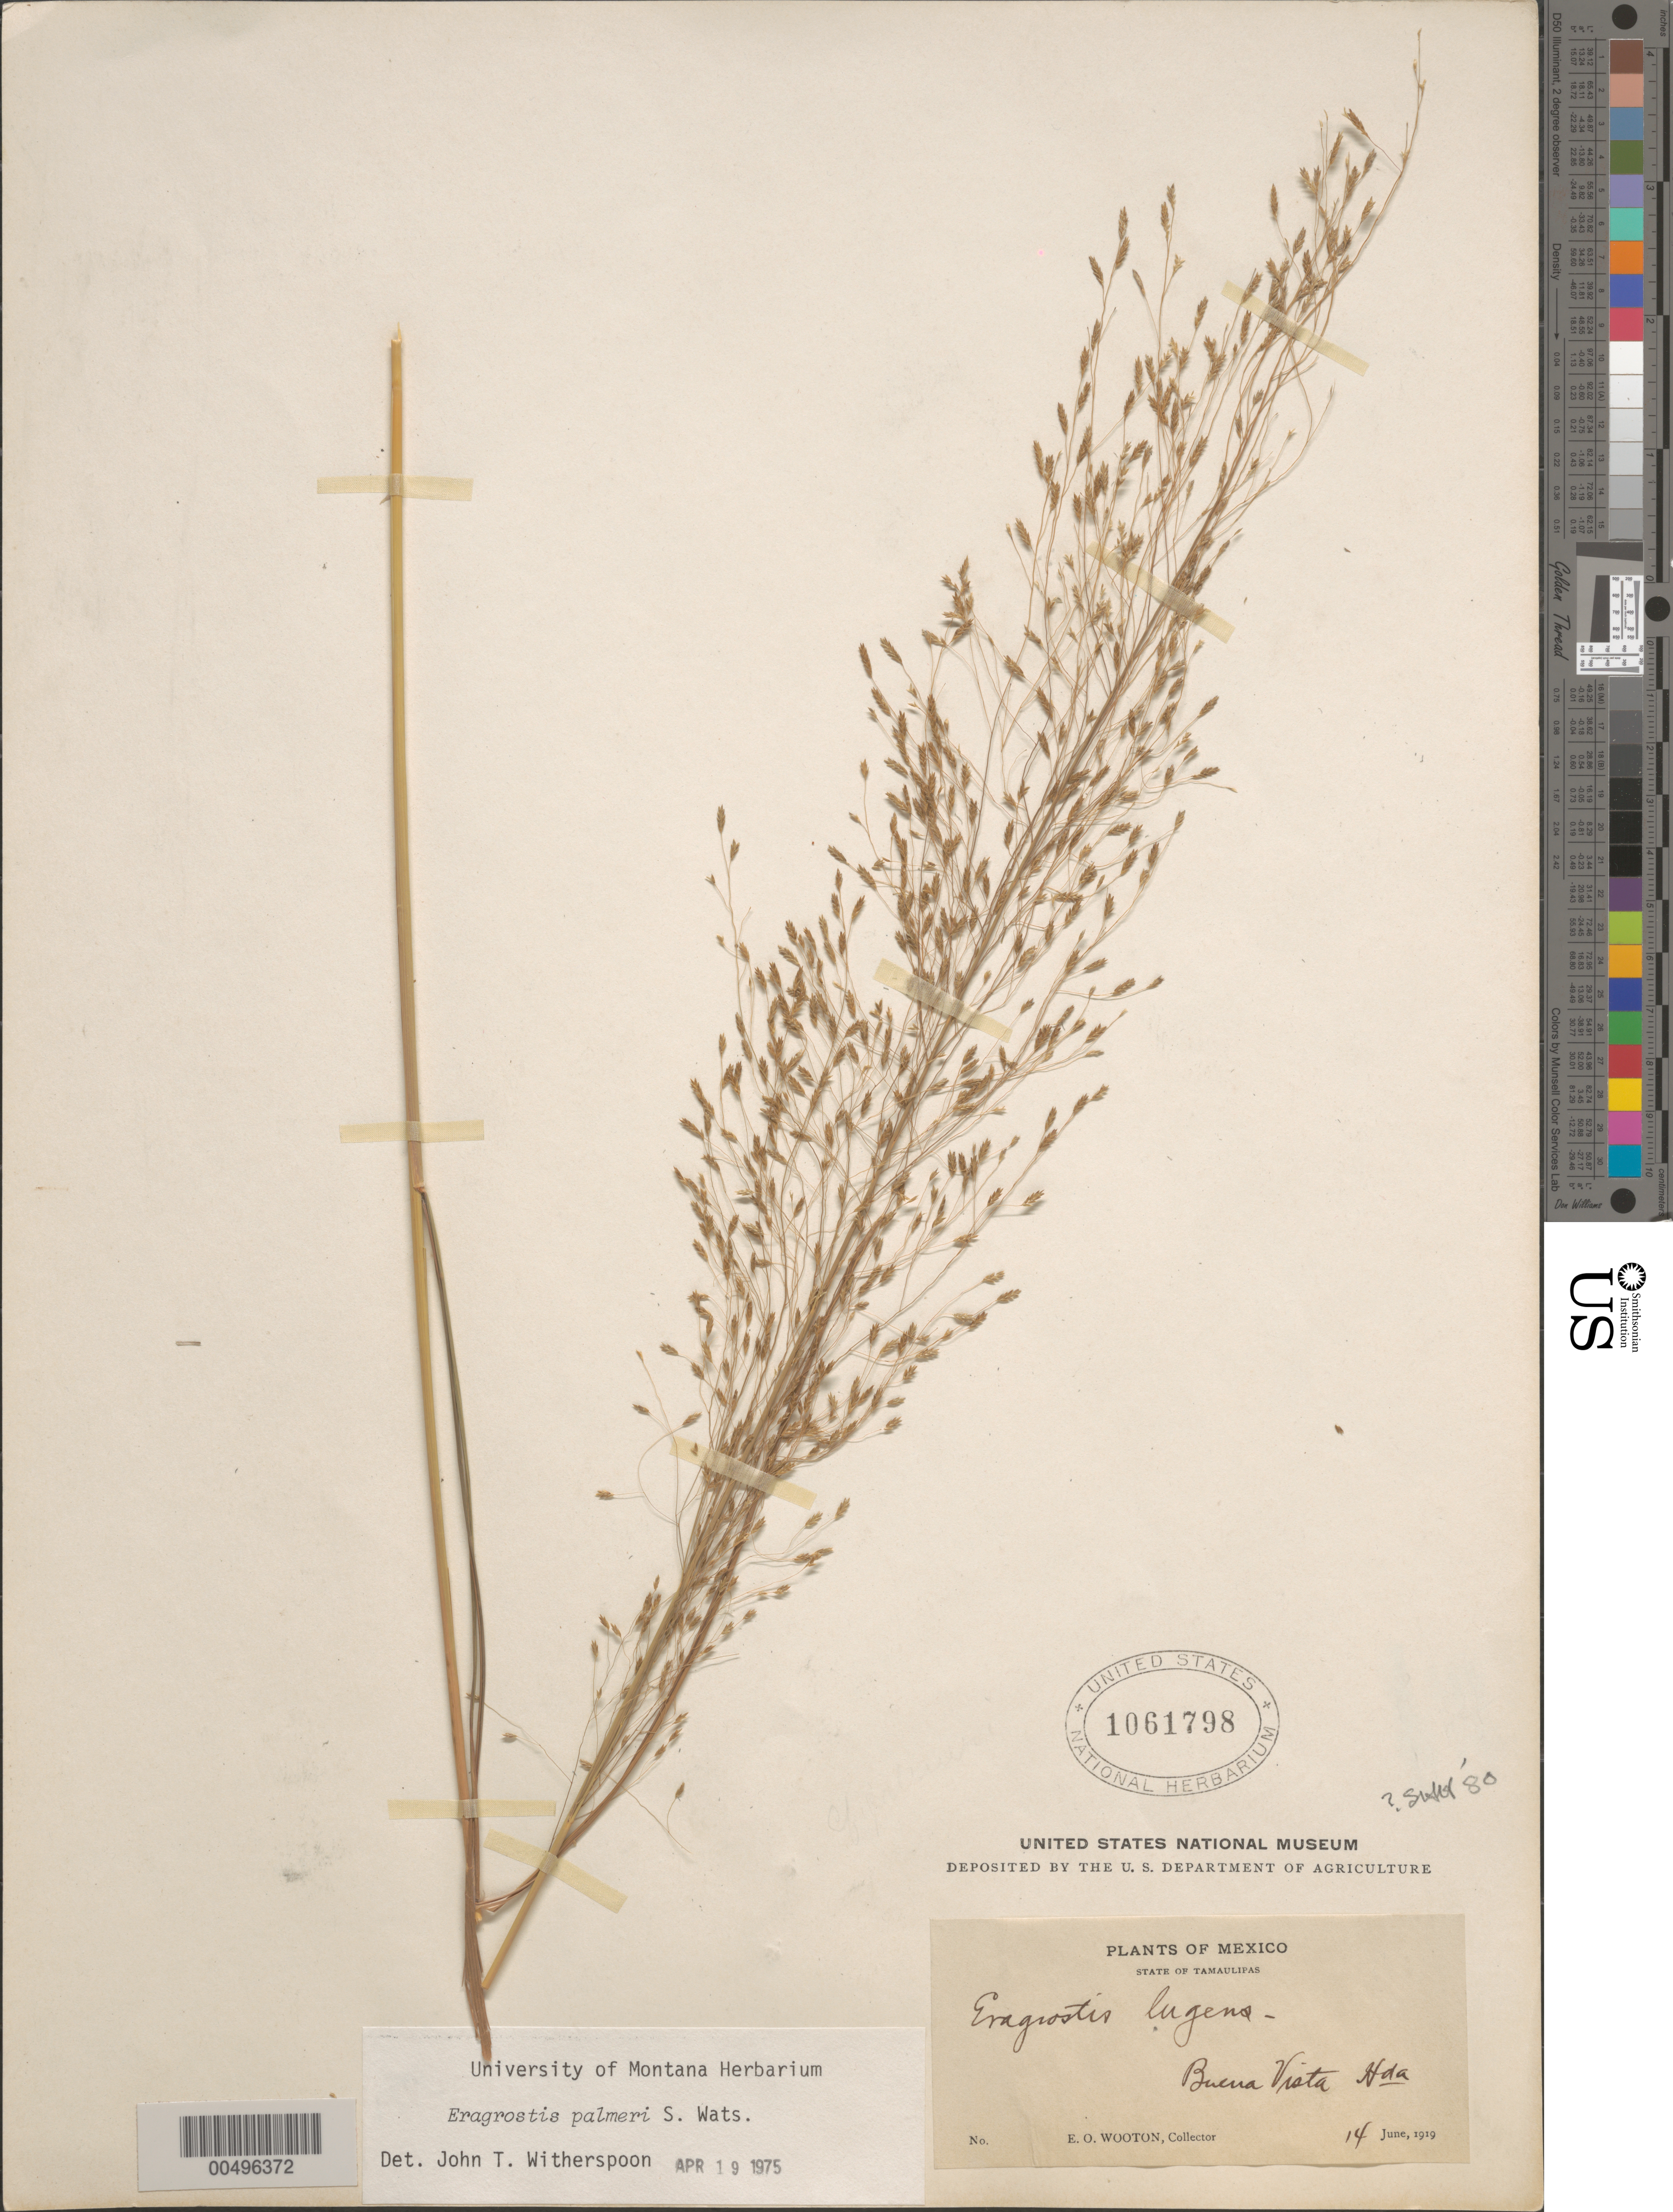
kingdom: Plantae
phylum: Tracheophyta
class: Liliopsida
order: Poales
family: Poaceae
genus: Eragrostis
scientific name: Eragrostis palmeri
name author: S. Watson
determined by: Witherspoon, John T.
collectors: E. O. Wooton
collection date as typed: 14 Jun 1919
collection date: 1919-06-14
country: Mexico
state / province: Tamaulipas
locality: Buena Vista Hda.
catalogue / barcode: US 1061798